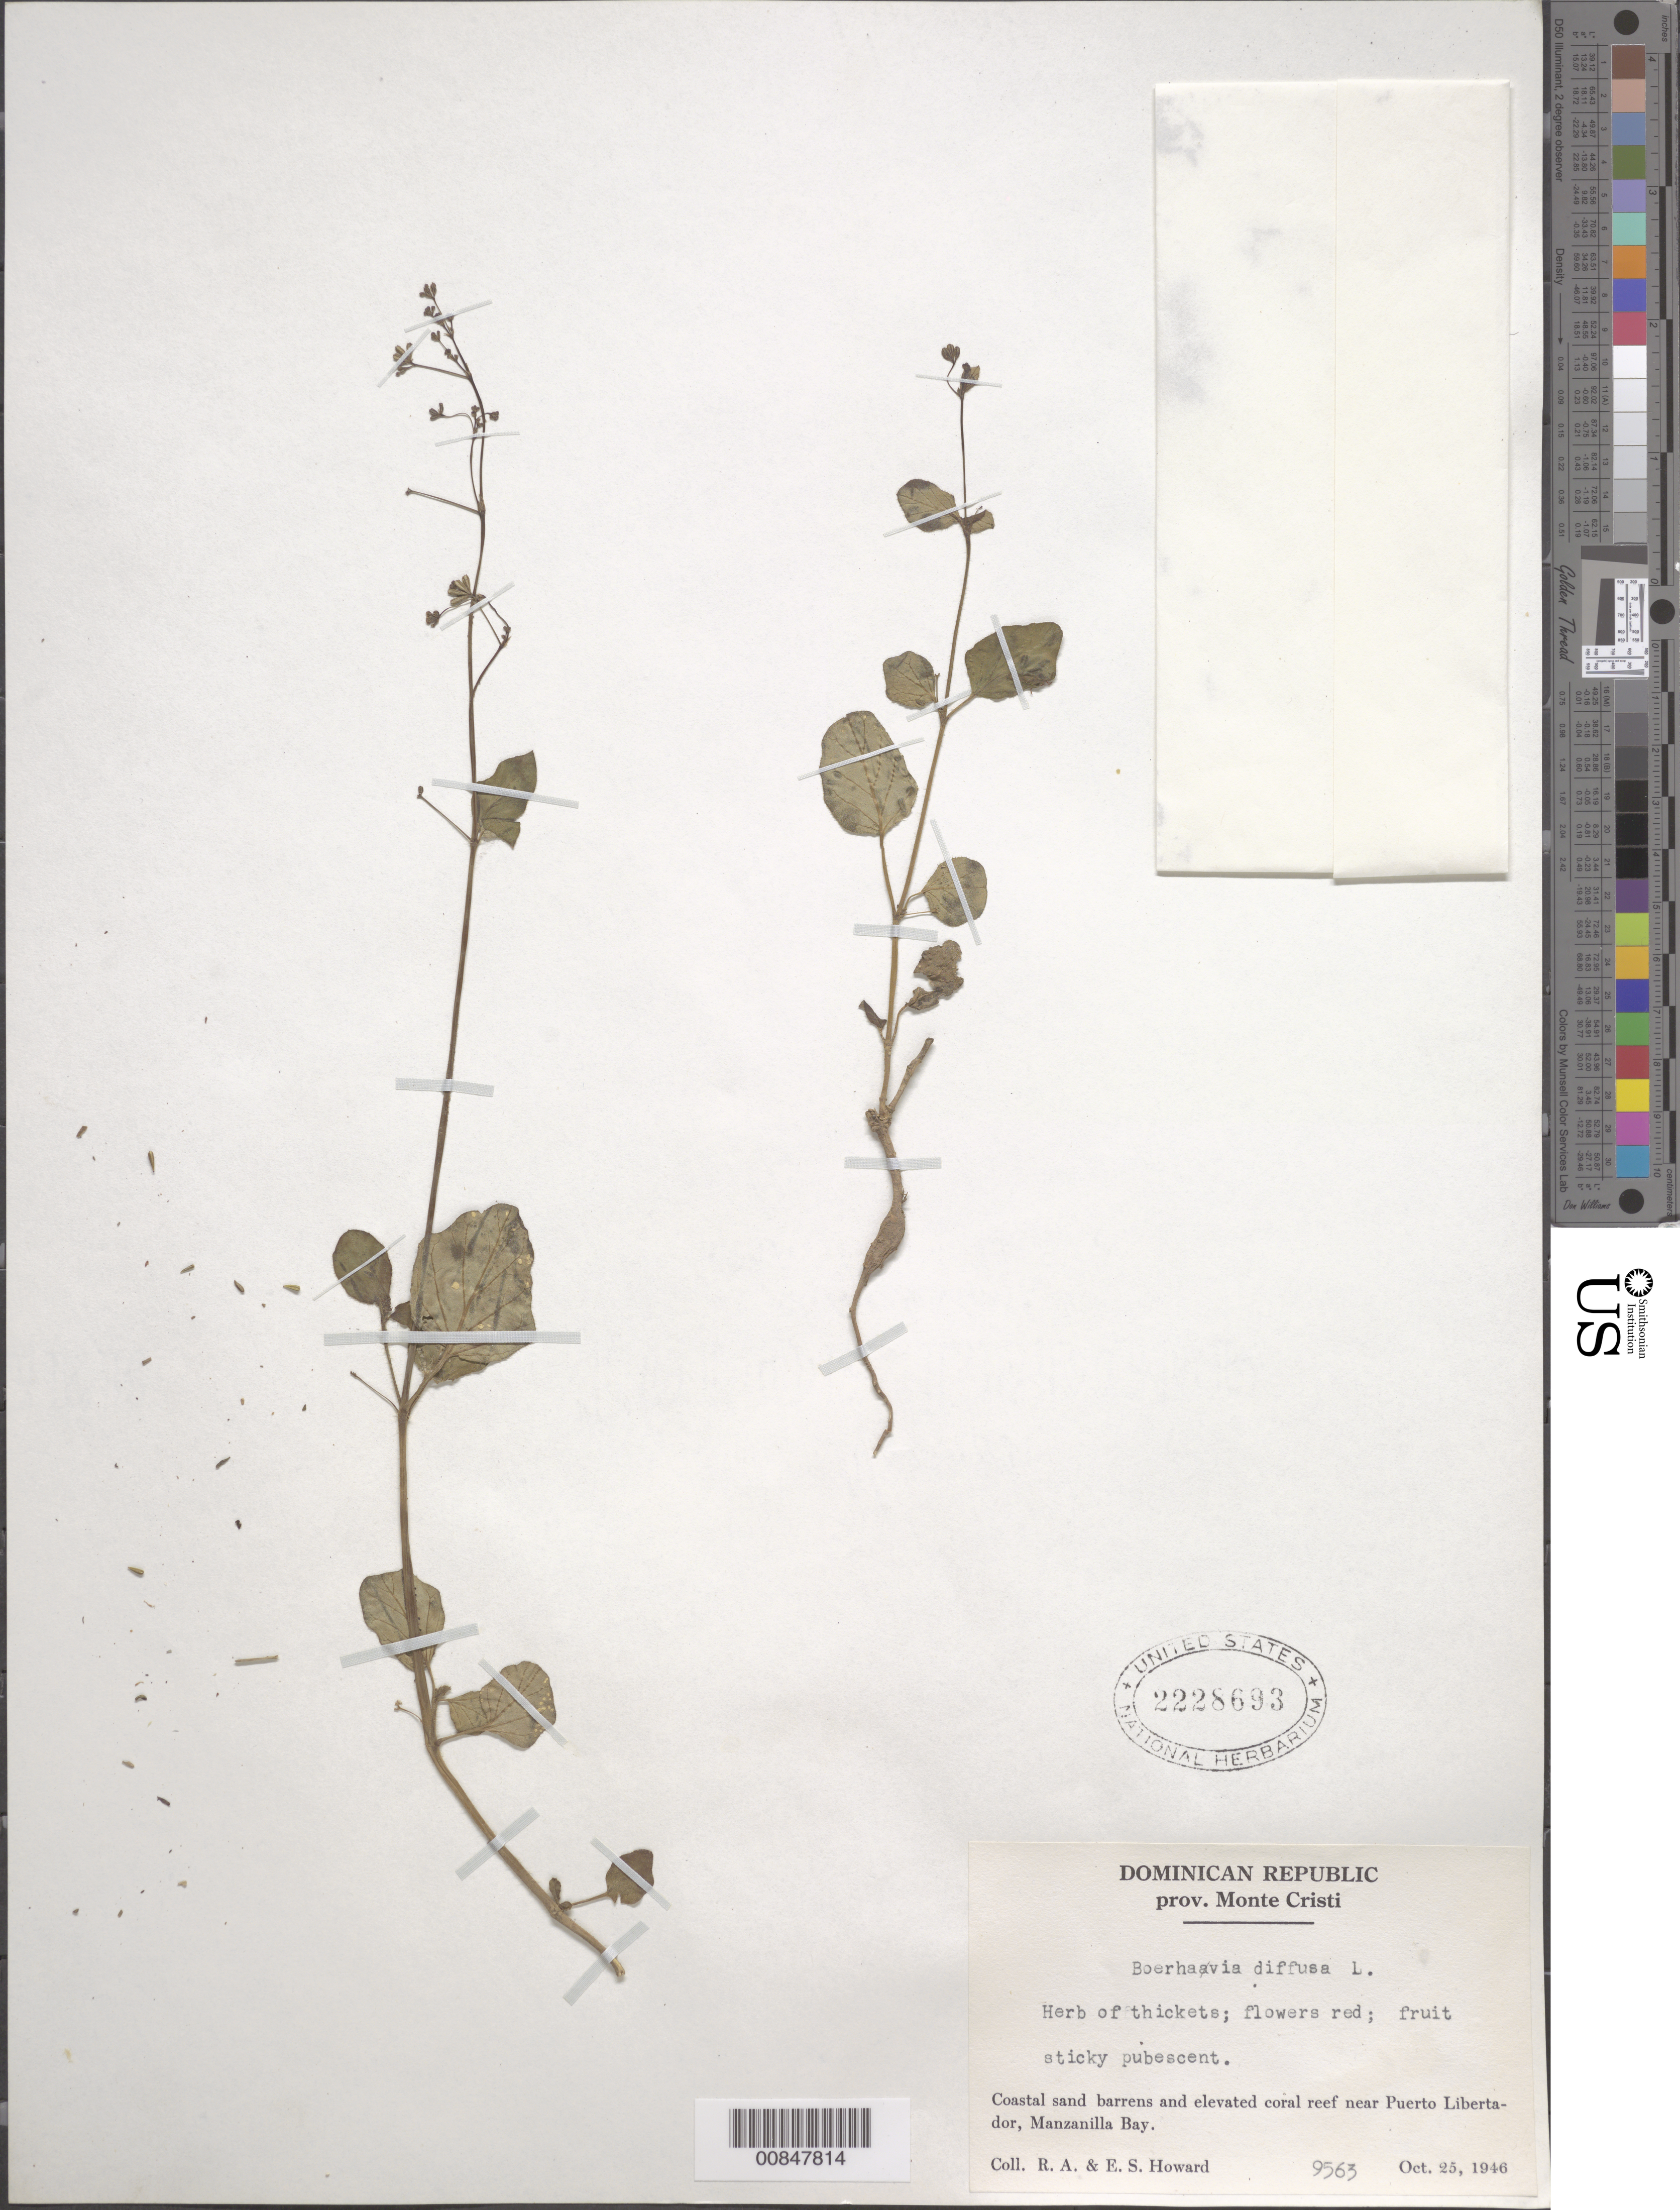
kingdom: Plantae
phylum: Tracheophyta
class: Magnoliopsida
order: Caryophyllales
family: Nyctaginaceae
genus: Boerhavia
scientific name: Boerhavia diffusa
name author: L.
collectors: R. A. Howard & E. S. Howard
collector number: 9563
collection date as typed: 25 Oct 1946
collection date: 1946-10-25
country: Dominican Republic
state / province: Monte Cristi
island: Hispaniola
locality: Near Puerto Libertador, Manzanilla Bay.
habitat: Herb of thickets. Coastal sand barrens and elevated coral reef.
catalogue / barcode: US 2228693